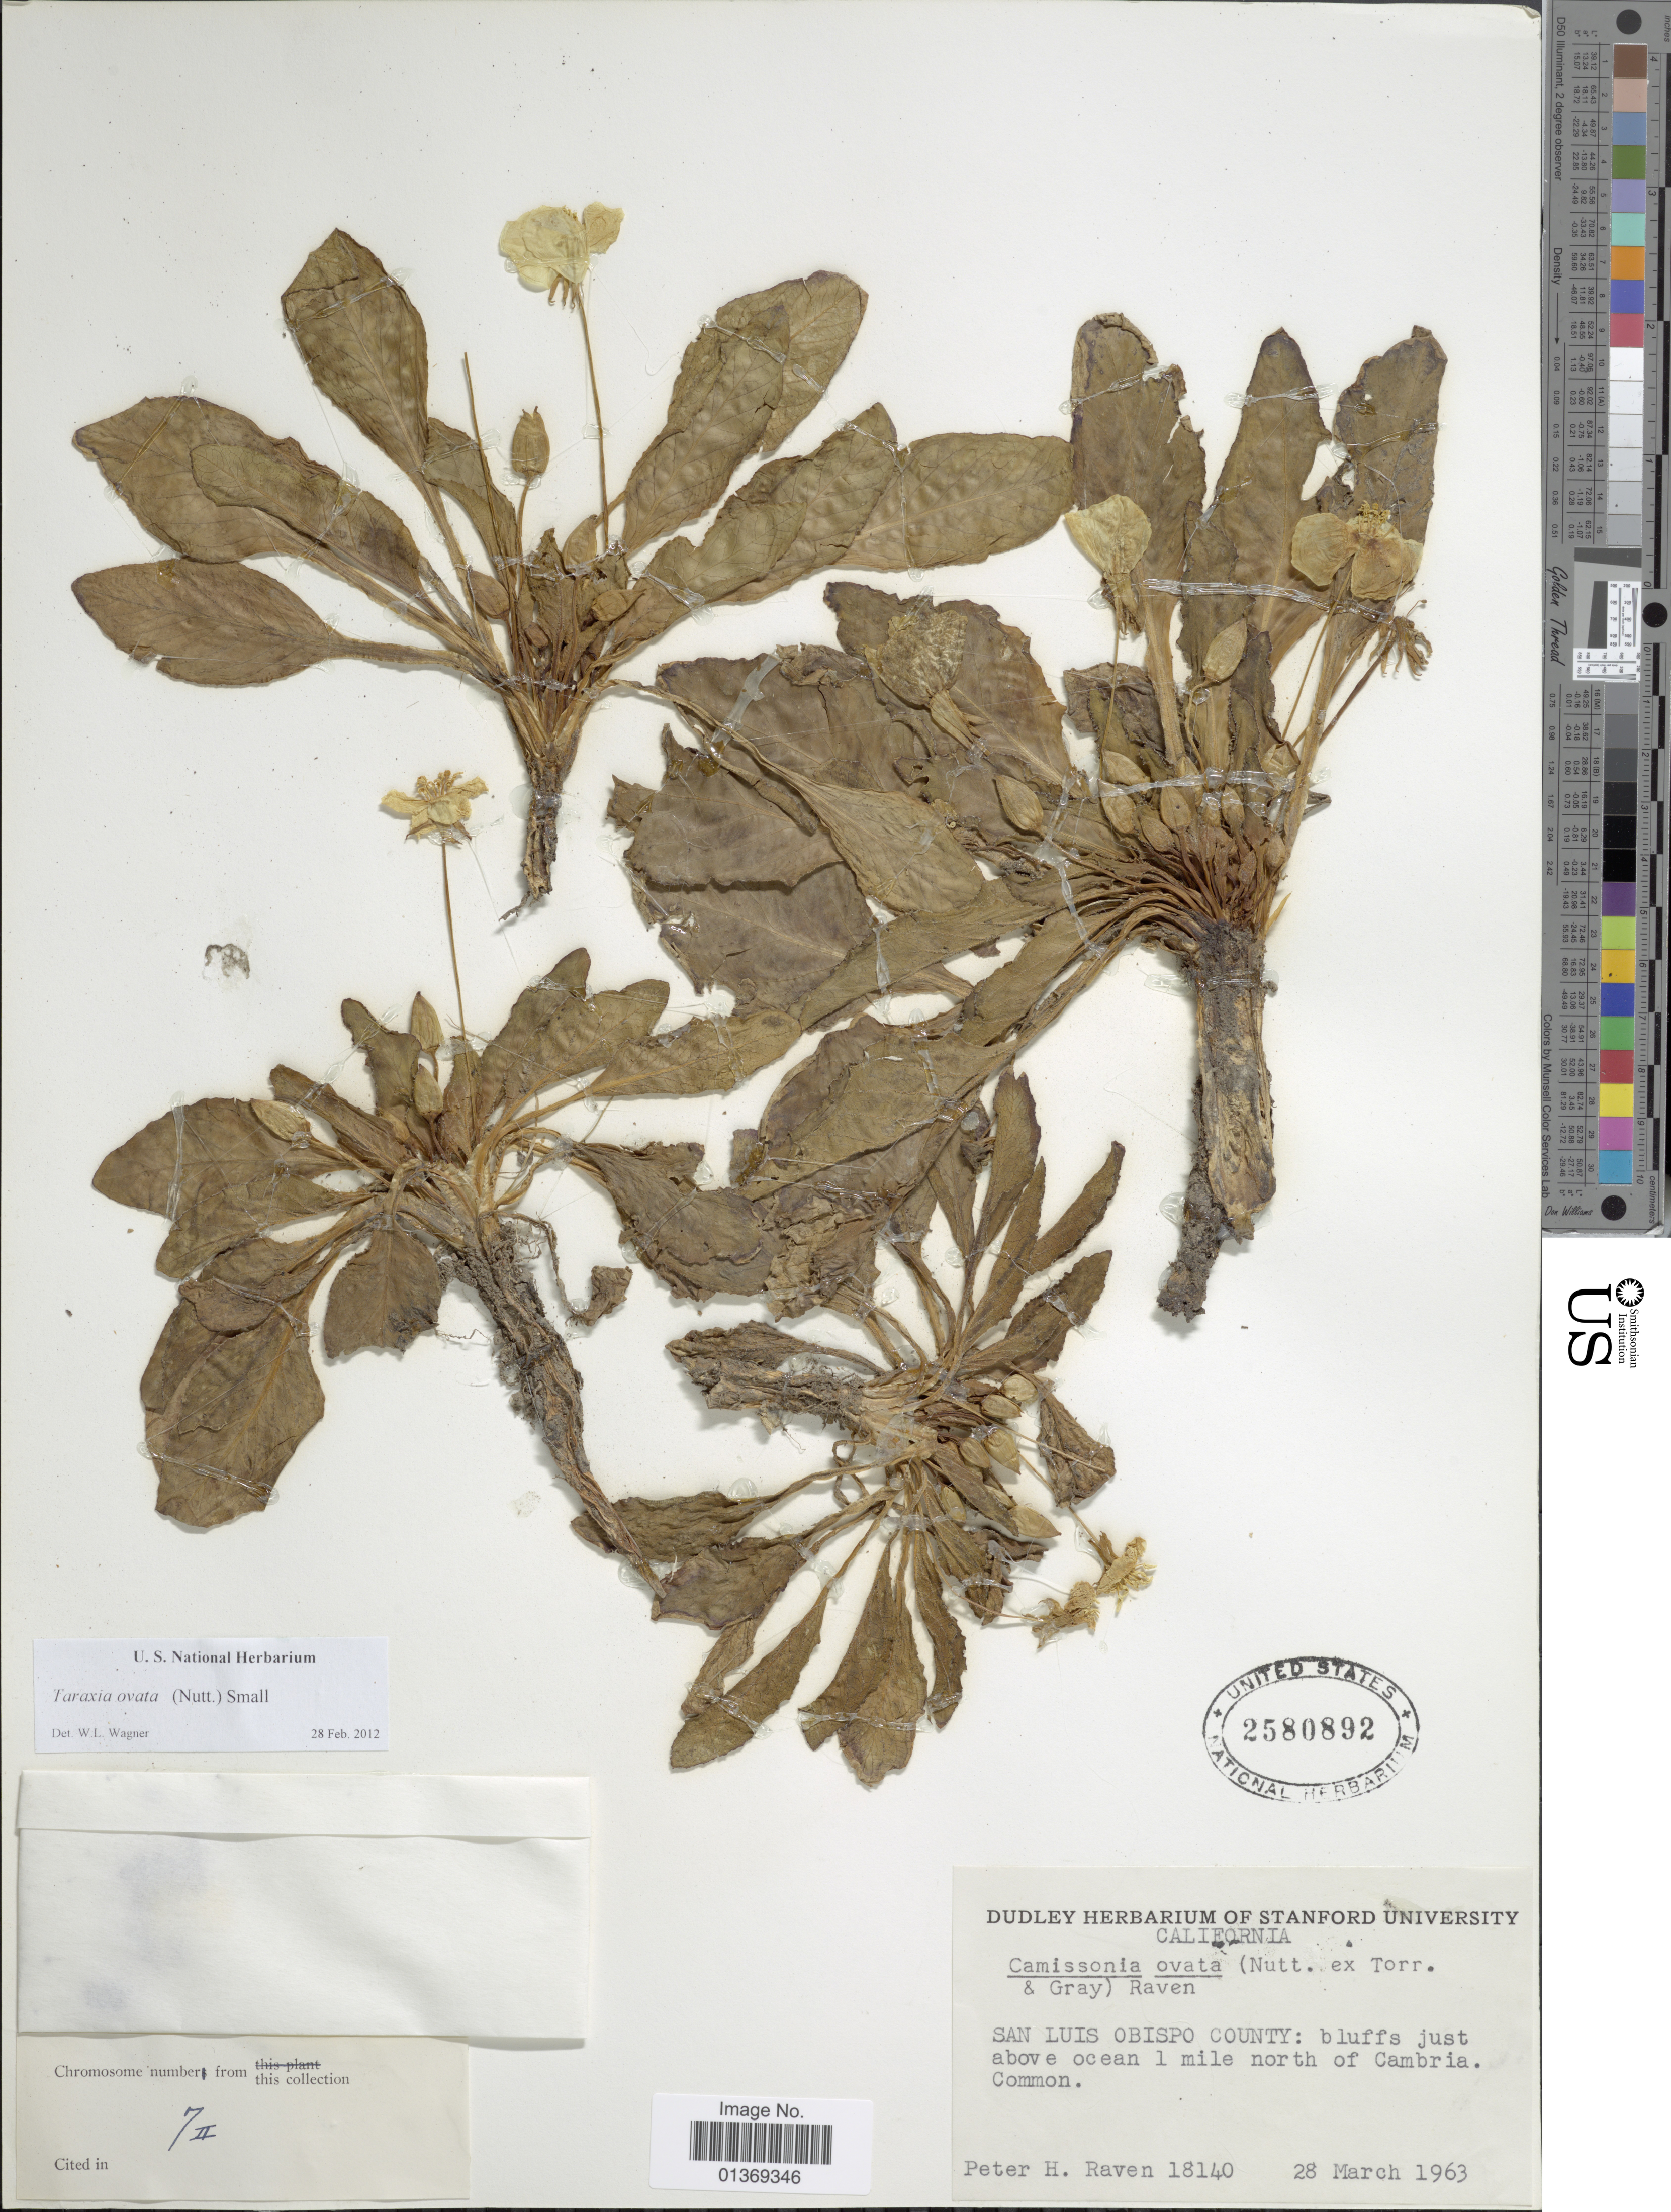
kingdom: Plantae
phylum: Tracheophyta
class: Magnoliopsida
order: Myrtales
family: Onagraceae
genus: Taraxia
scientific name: Taraxia ovata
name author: (Nutt.) Small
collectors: P. H. Raven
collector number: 18140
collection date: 1963-03-28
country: United States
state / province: California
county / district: San Luis Obispo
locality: San Luis Obispo County: bluffs just above ocean 1 mile north of Cambria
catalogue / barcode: US 2580892